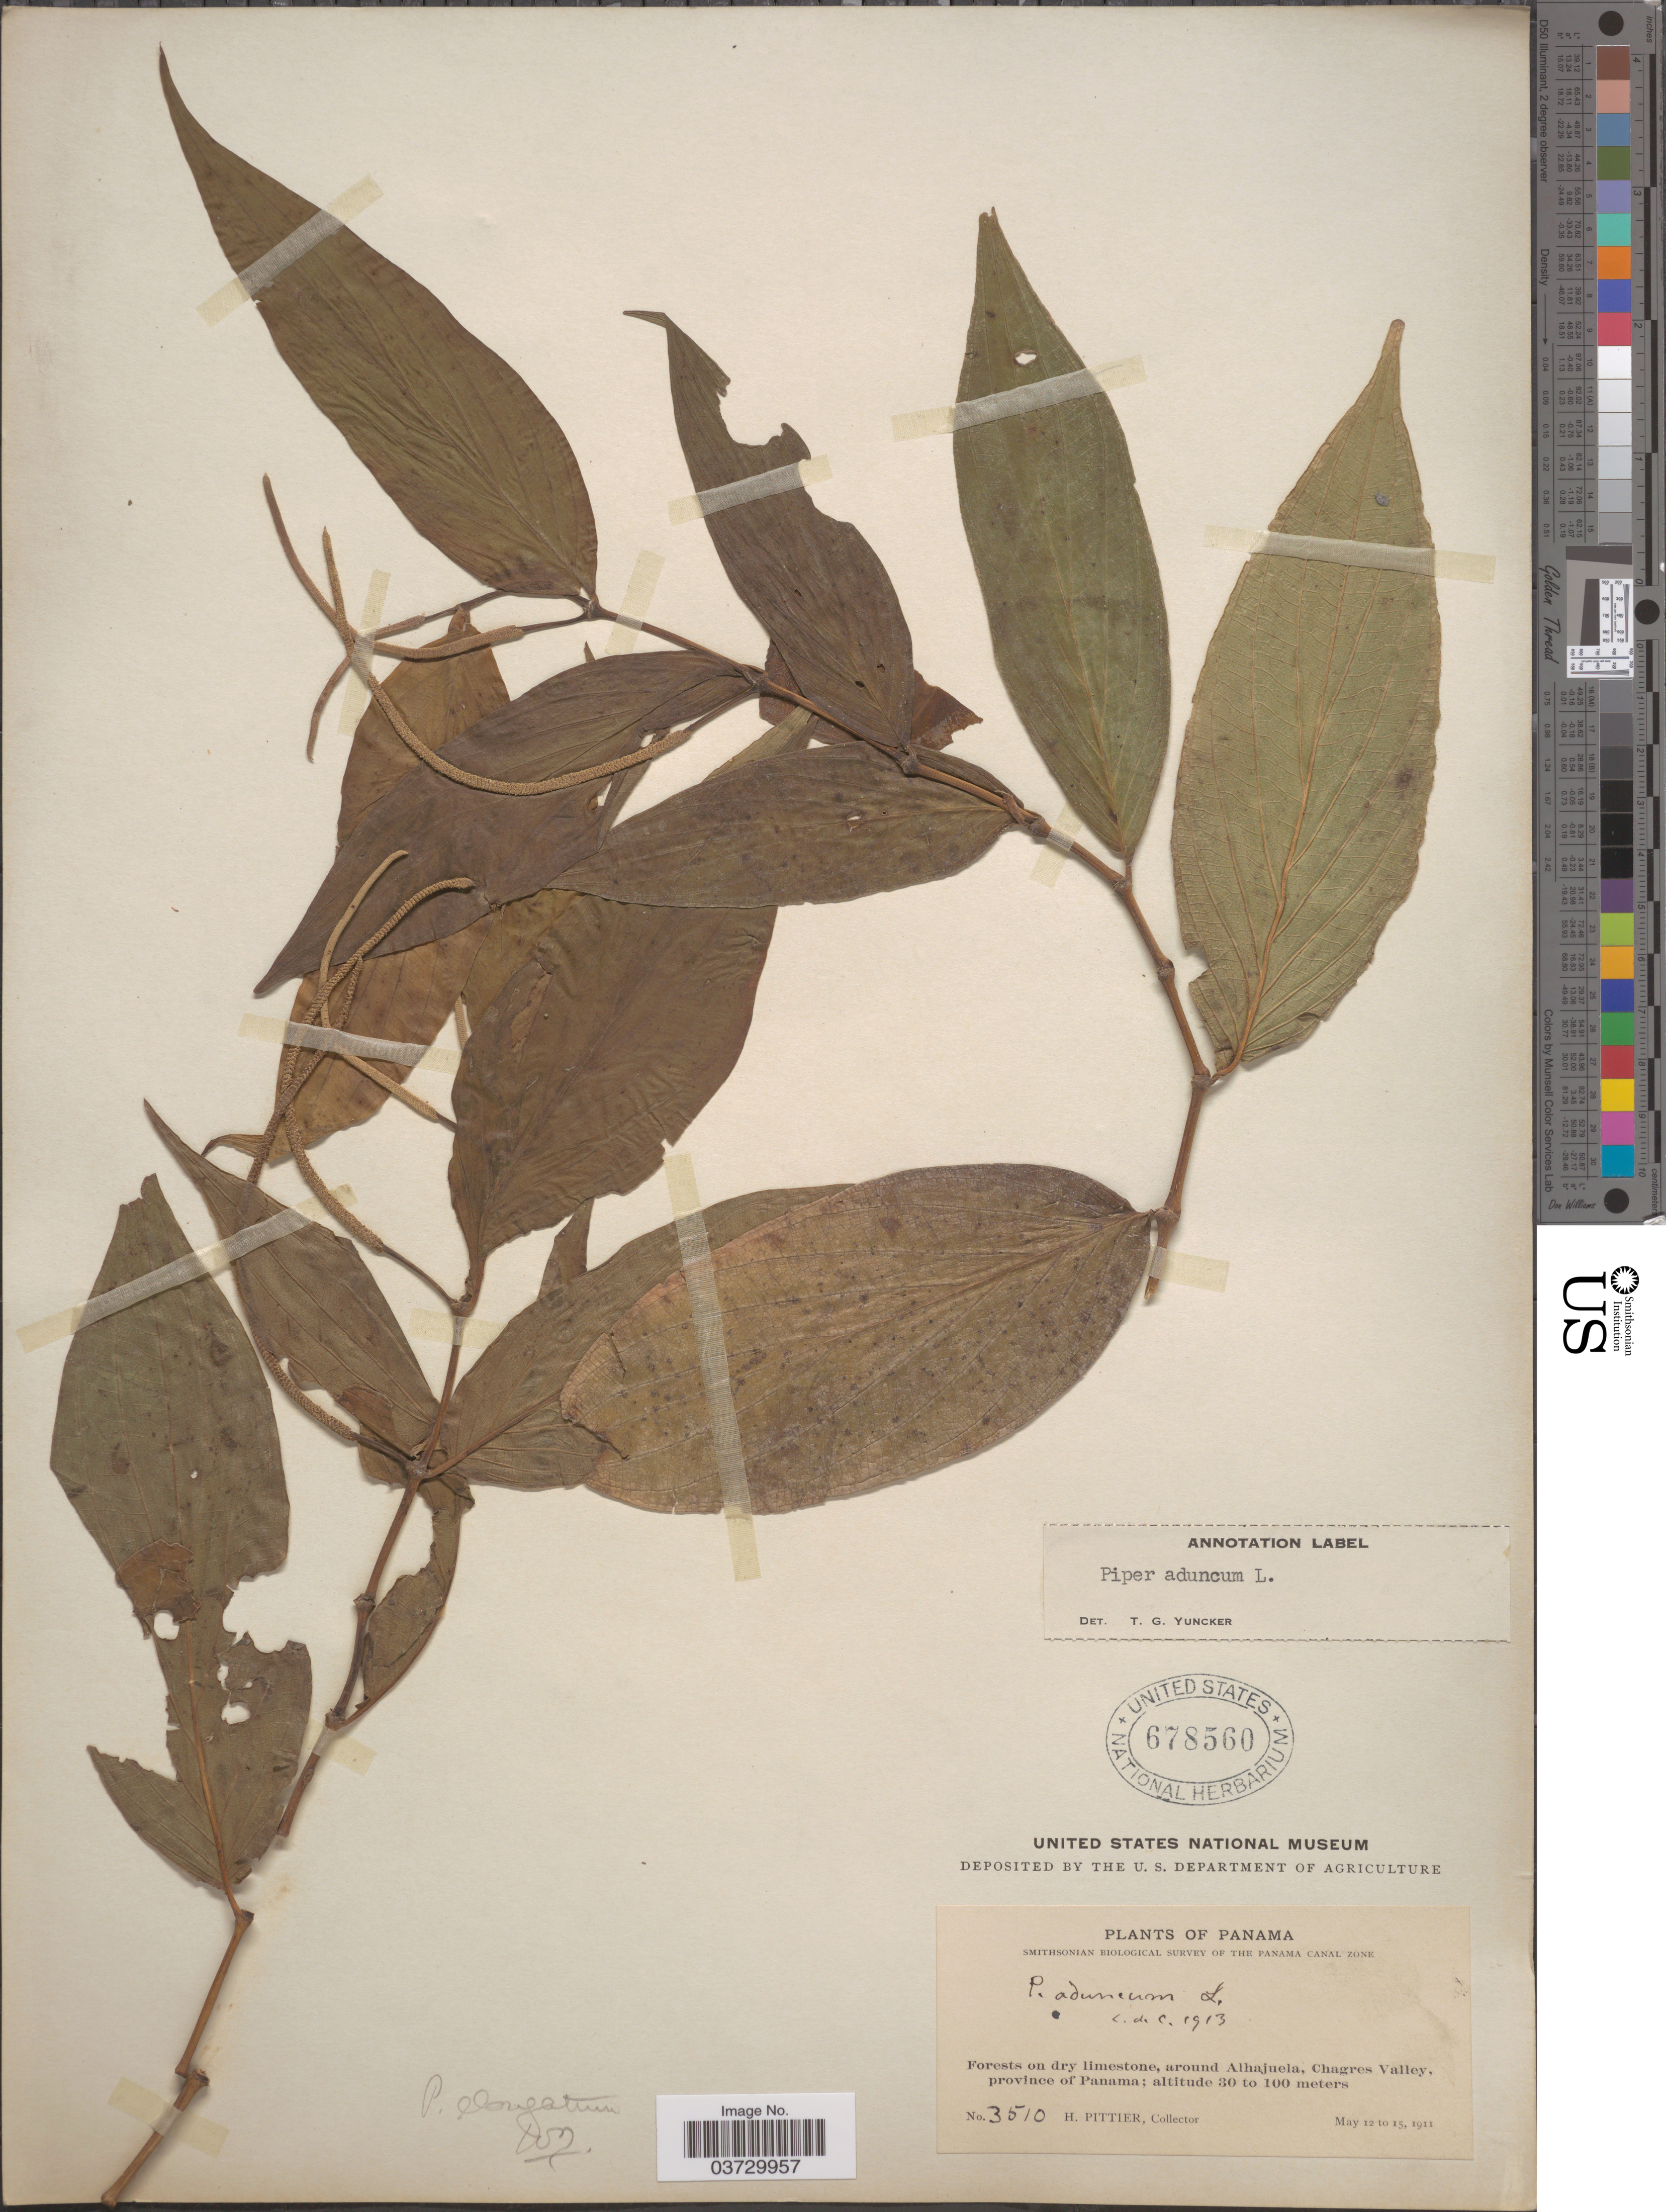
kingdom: Plantae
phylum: Tracheophyta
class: Magnoliopsida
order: Piperales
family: Piperaceae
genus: Piper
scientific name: Piper aduncum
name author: L.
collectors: H. F. Pittier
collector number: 3510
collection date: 1911-05-12/1911-05-15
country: Panama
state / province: Panamá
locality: The Panama Canal Zone. Forests on dry limestone, around Alhajuela, Chagres Valley.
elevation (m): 30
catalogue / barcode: US 678560